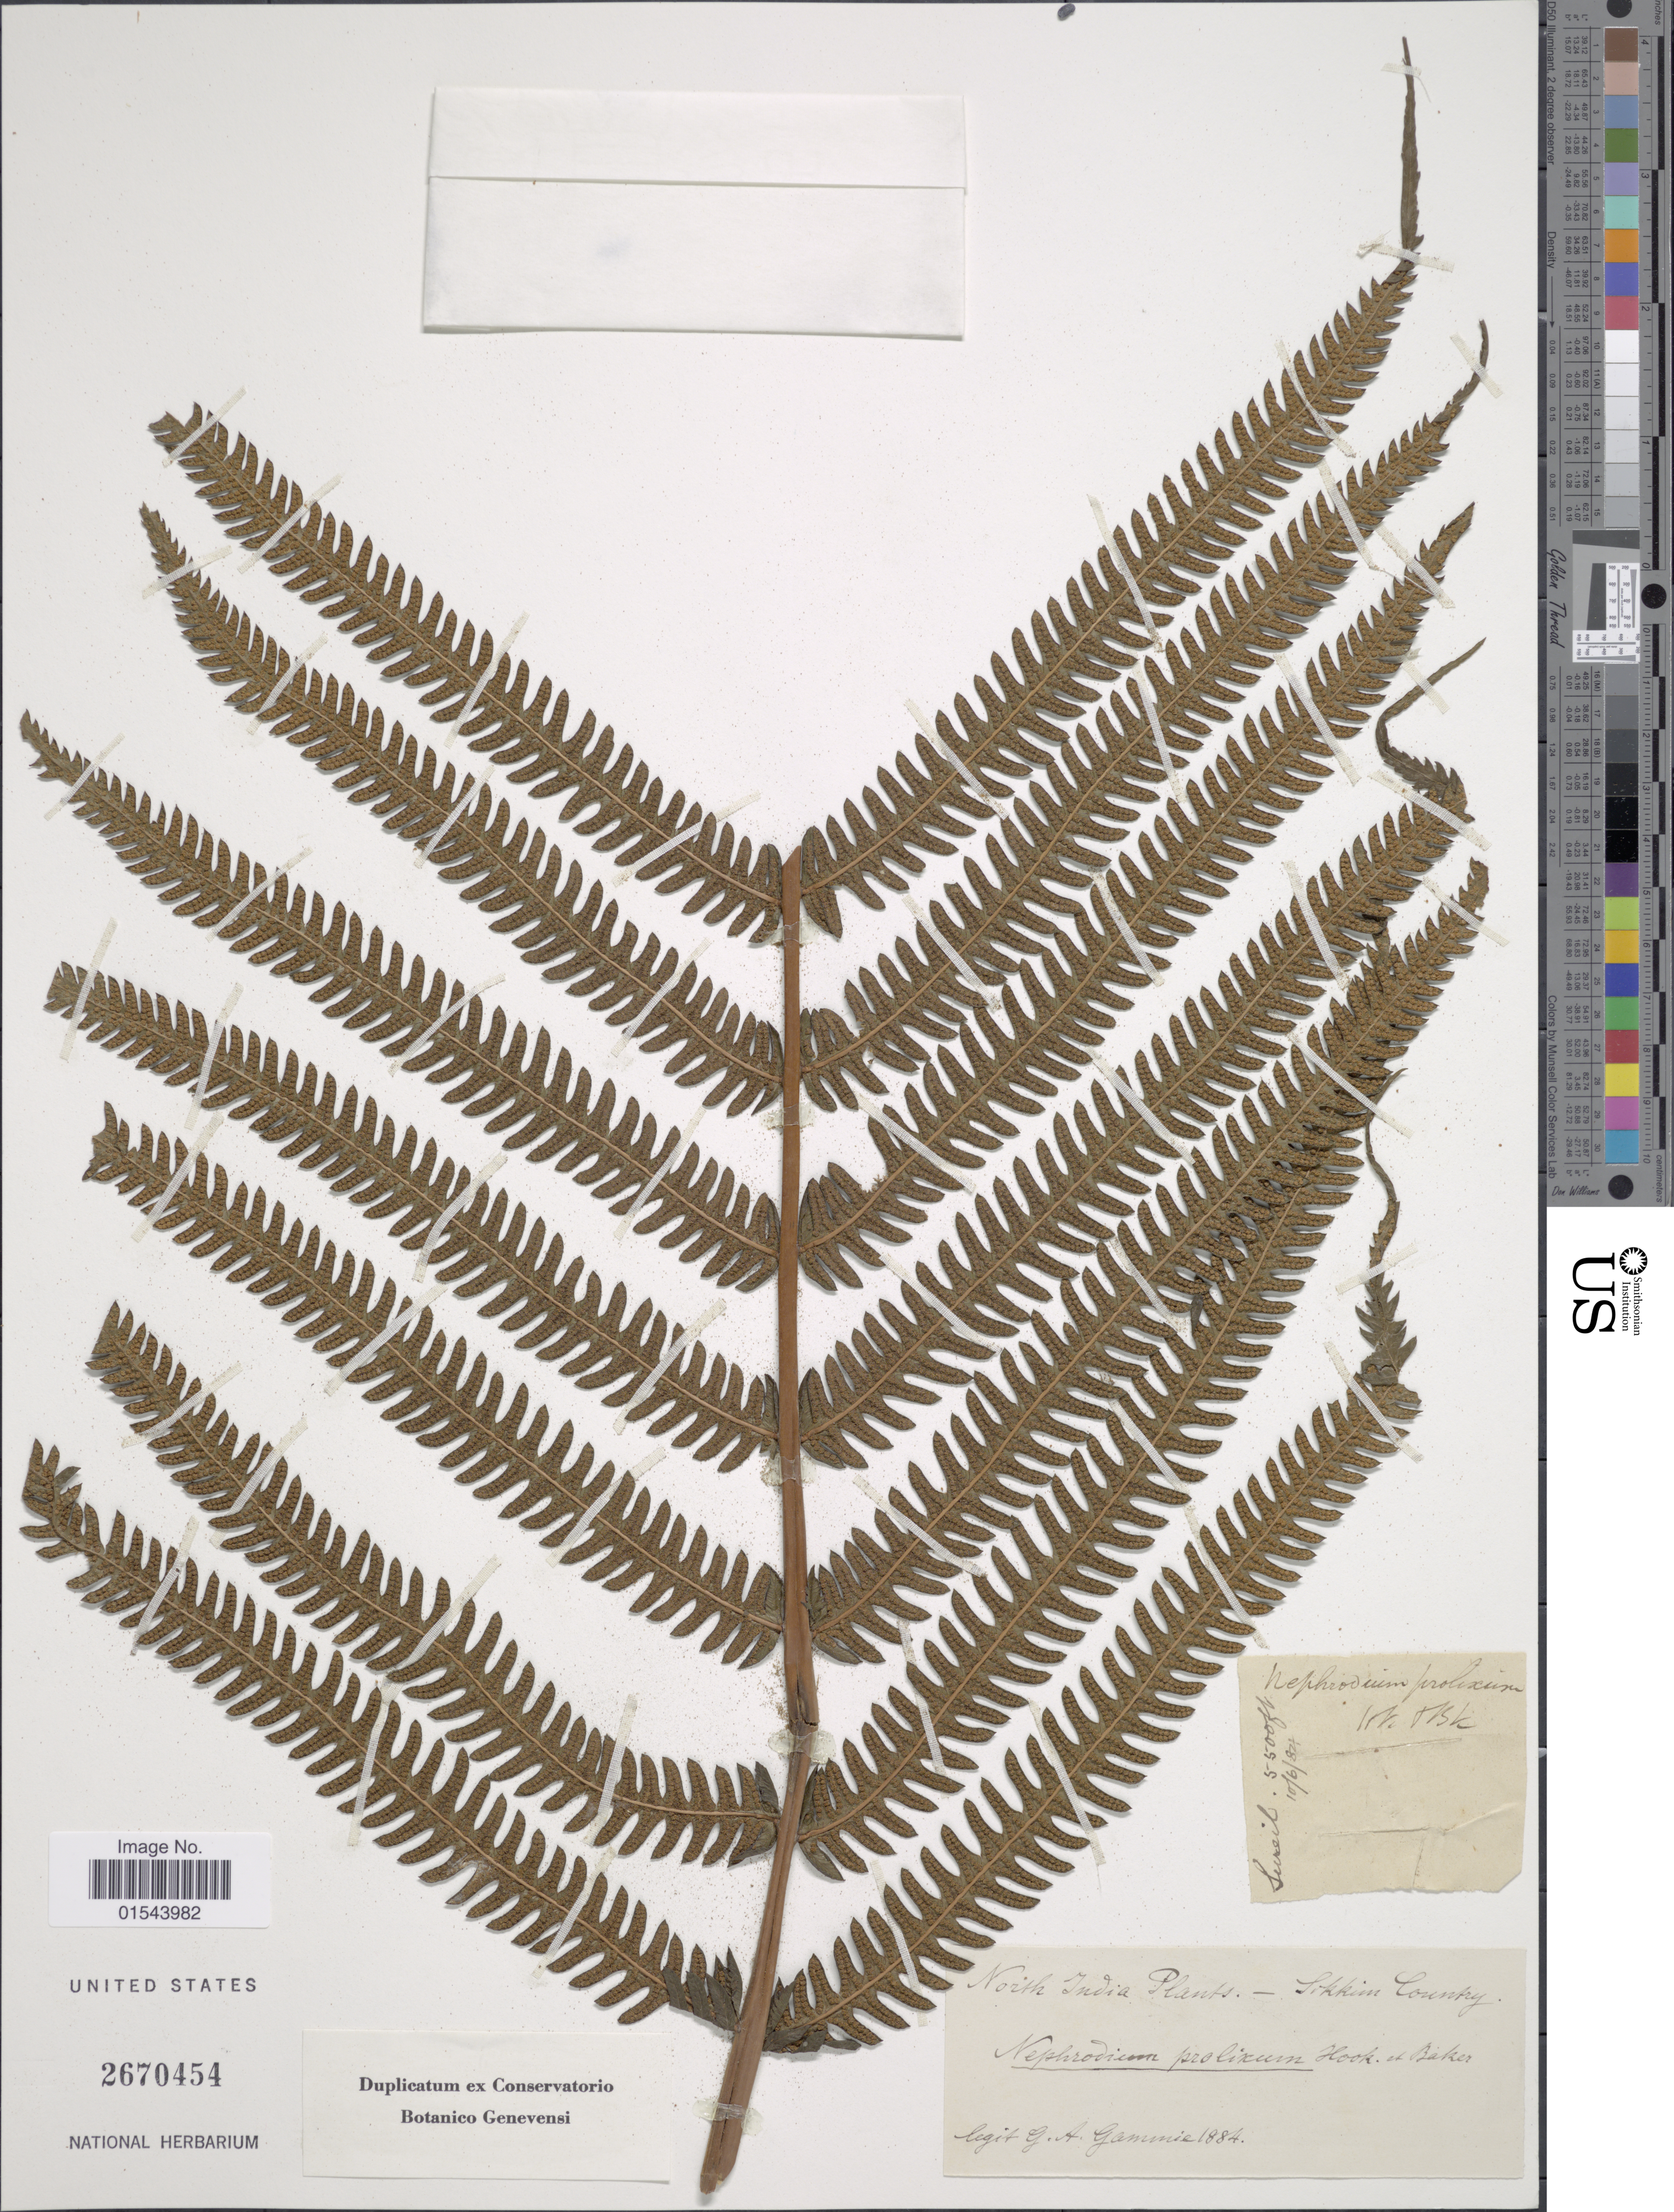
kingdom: Plantae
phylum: Tracheophyta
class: Polypodiopsida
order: Polypodiales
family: Thelypteridaceae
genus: Christella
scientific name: Christella prolixa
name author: (Willd.) Holttum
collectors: G. Gammie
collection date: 1884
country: India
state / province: Sikkim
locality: North India, Sikkim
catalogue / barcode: US 2670454